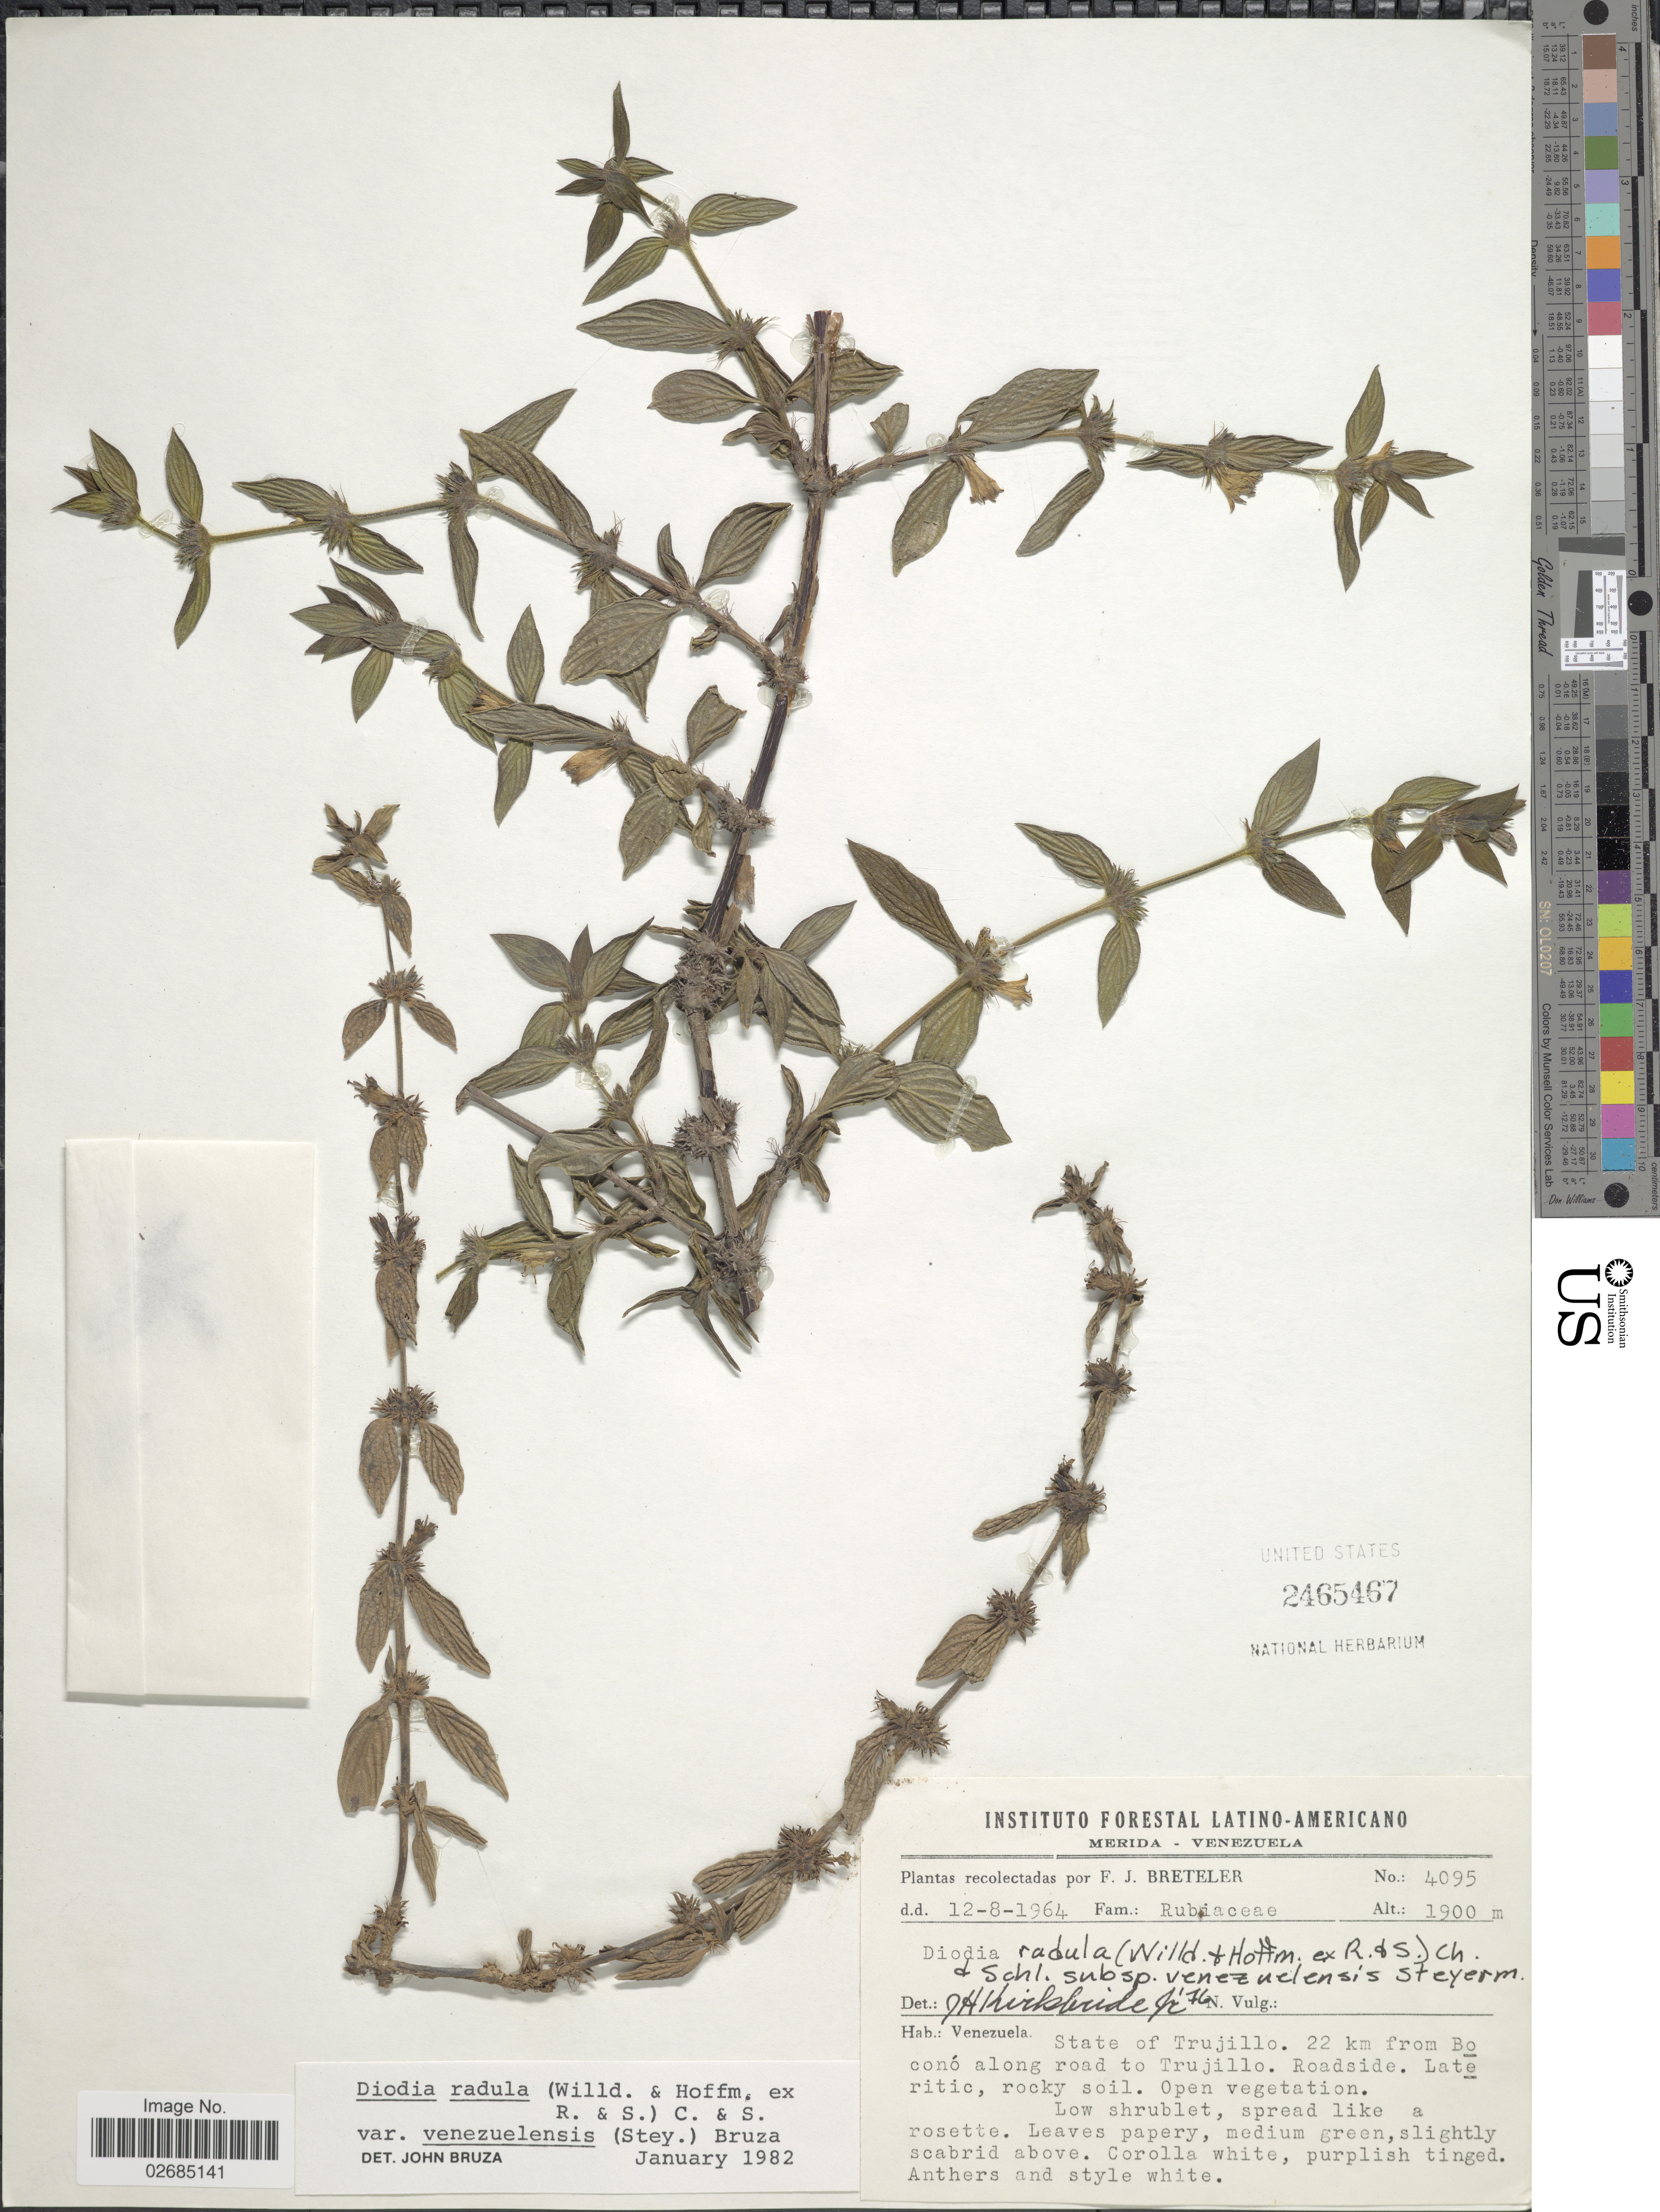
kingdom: Plantae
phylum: Tracheophyta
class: Magnoliopsida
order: Gentianales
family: Rubiaceae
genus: Diodia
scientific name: Diodia radula subsp. venezuelensis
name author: Steyerm.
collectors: F. J. Breteler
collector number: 4095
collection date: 1964-08-12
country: Venezuela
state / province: Trujillo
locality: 22 km from Bocono along road to Trujillo. Roadside.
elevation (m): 1900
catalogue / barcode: US 2465467